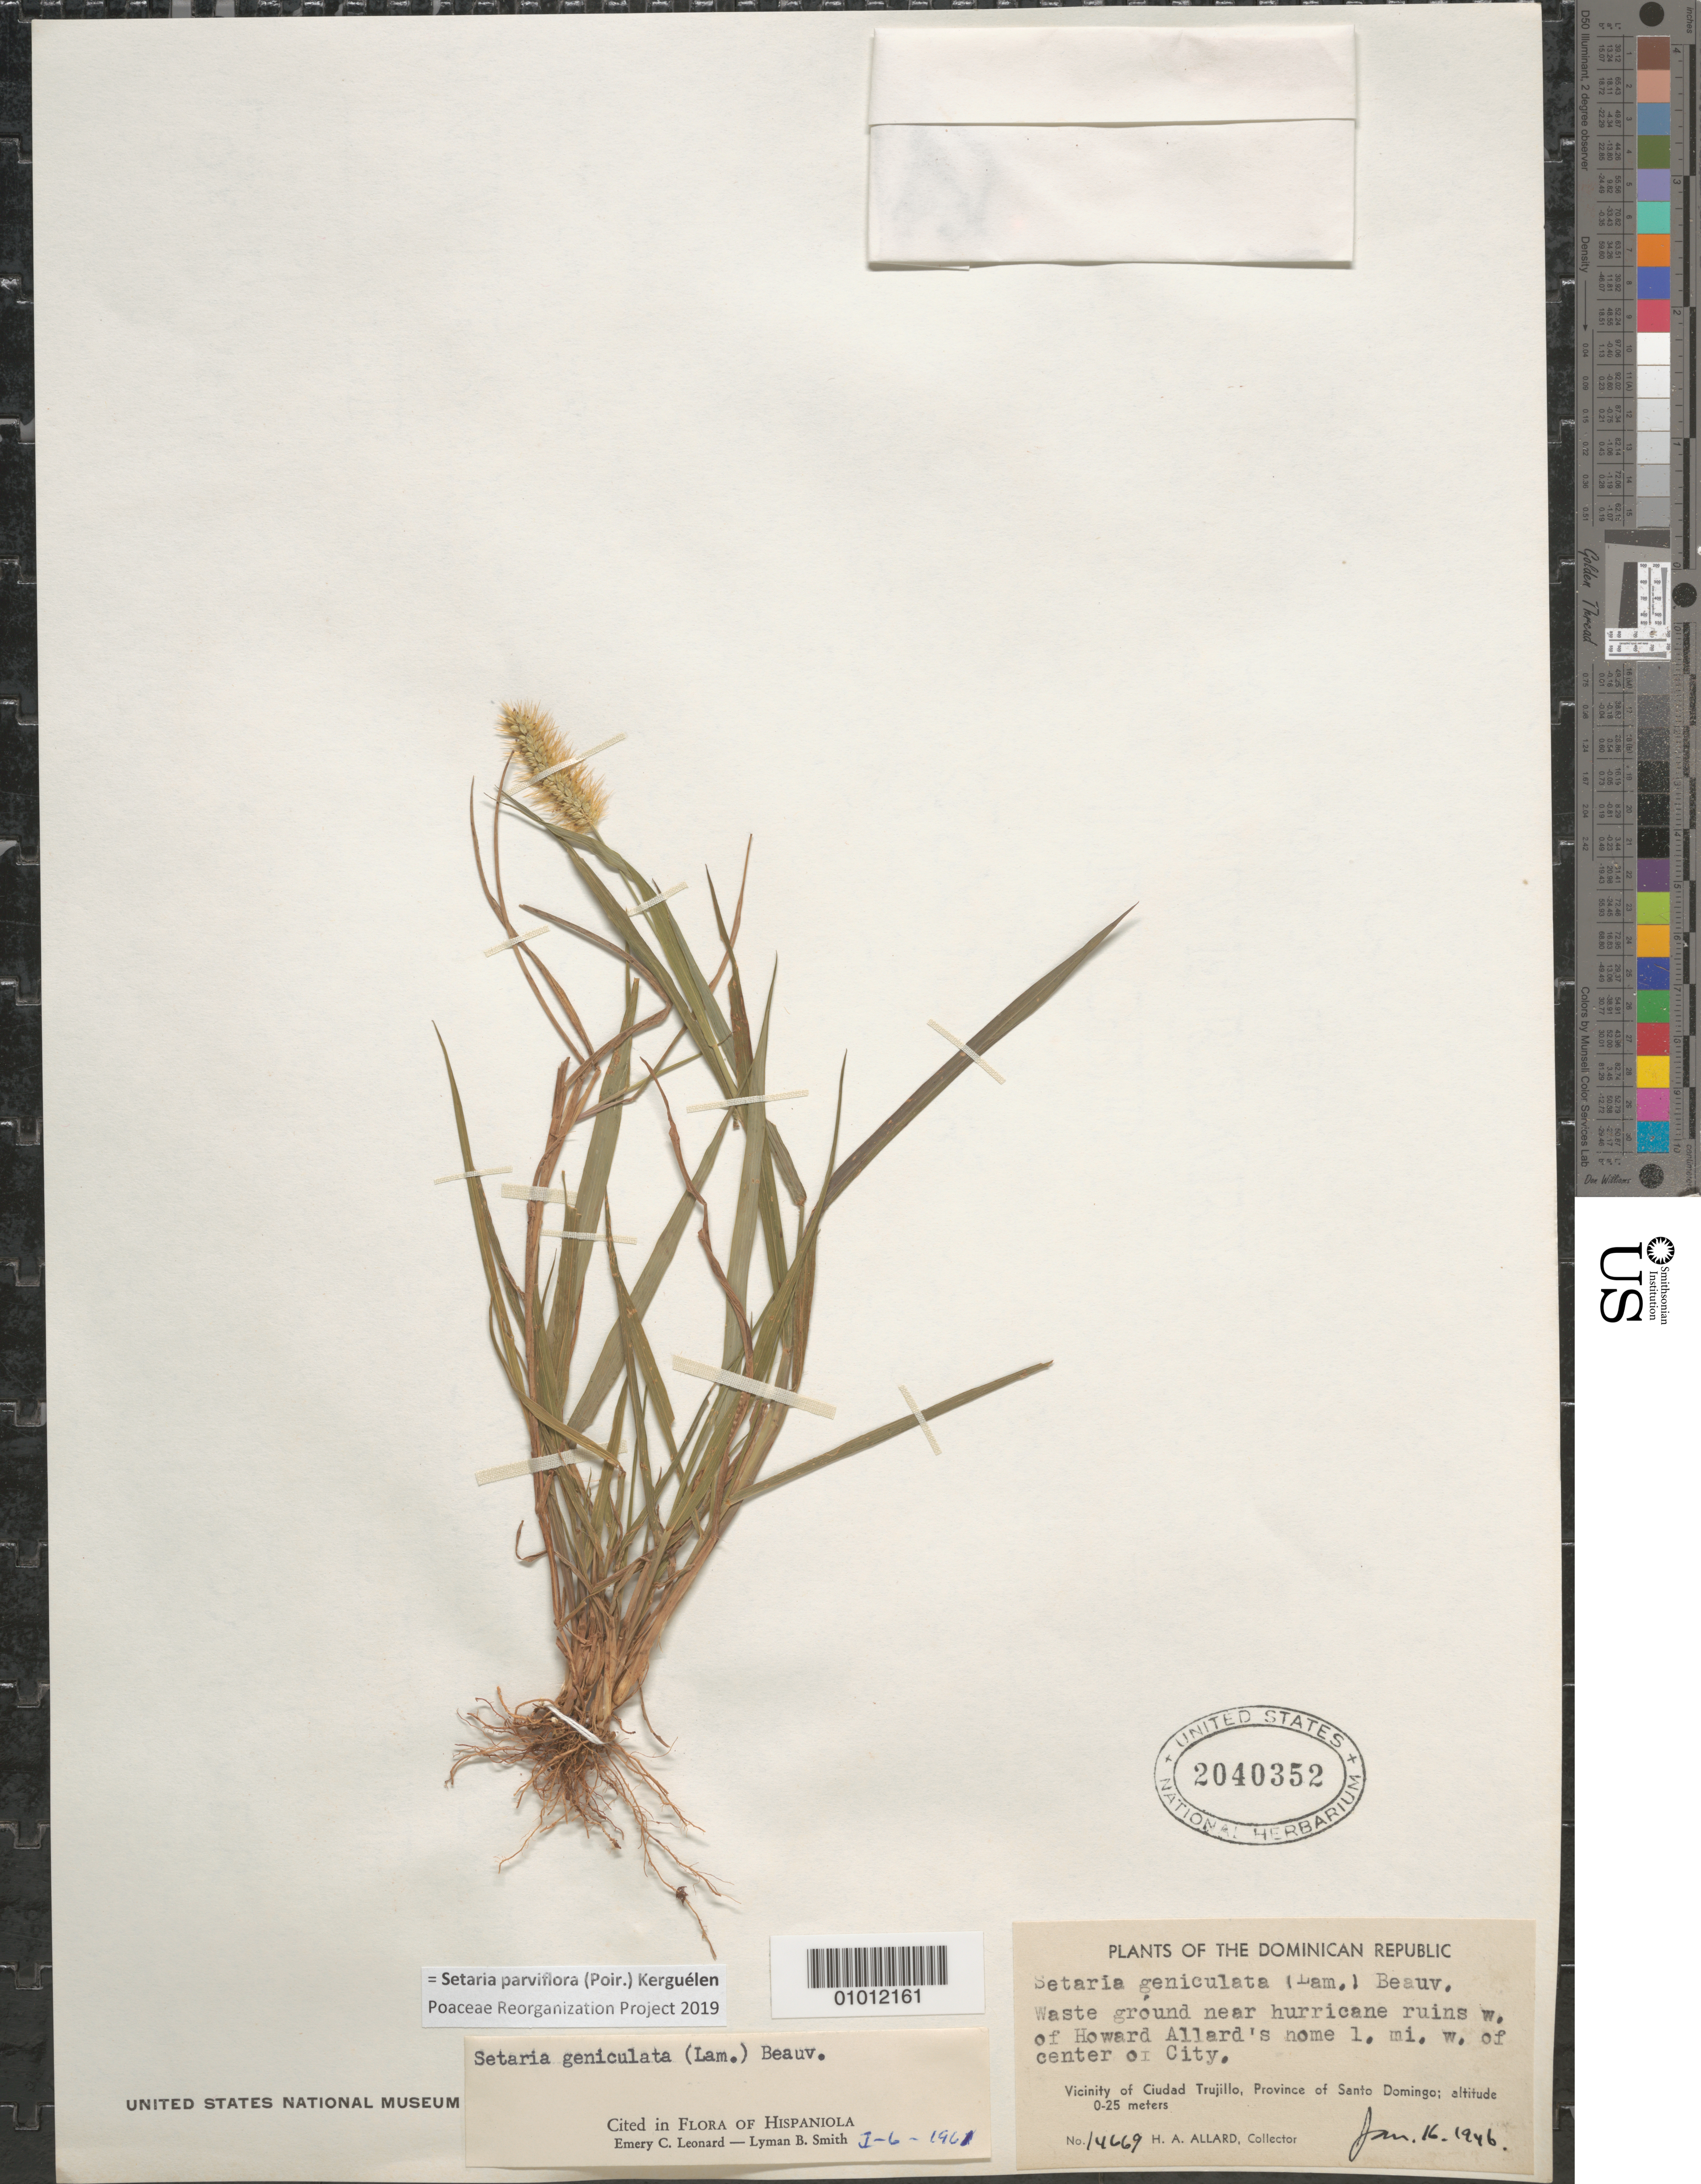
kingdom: Plantae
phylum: Tracheophyta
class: Liliopsida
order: Poales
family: Poaceae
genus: Setaria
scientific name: Setaria parviflora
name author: (Poir.) Kerguélen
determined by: Poaceae Reorganization Project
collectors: H. A. Allard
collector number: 14669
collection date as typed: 16 Jan 1946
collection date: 1946-01-16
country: Dominican Republic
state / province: La Vega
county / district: Santo Domingo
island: Hispaniola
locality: Vicinity of Ciudad Trujillo, Province of Santo Domingo, W of Howard Allard's home, 1 mile W of center of city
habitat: waste grounds near hurricane ruins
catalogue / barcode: US 2040352